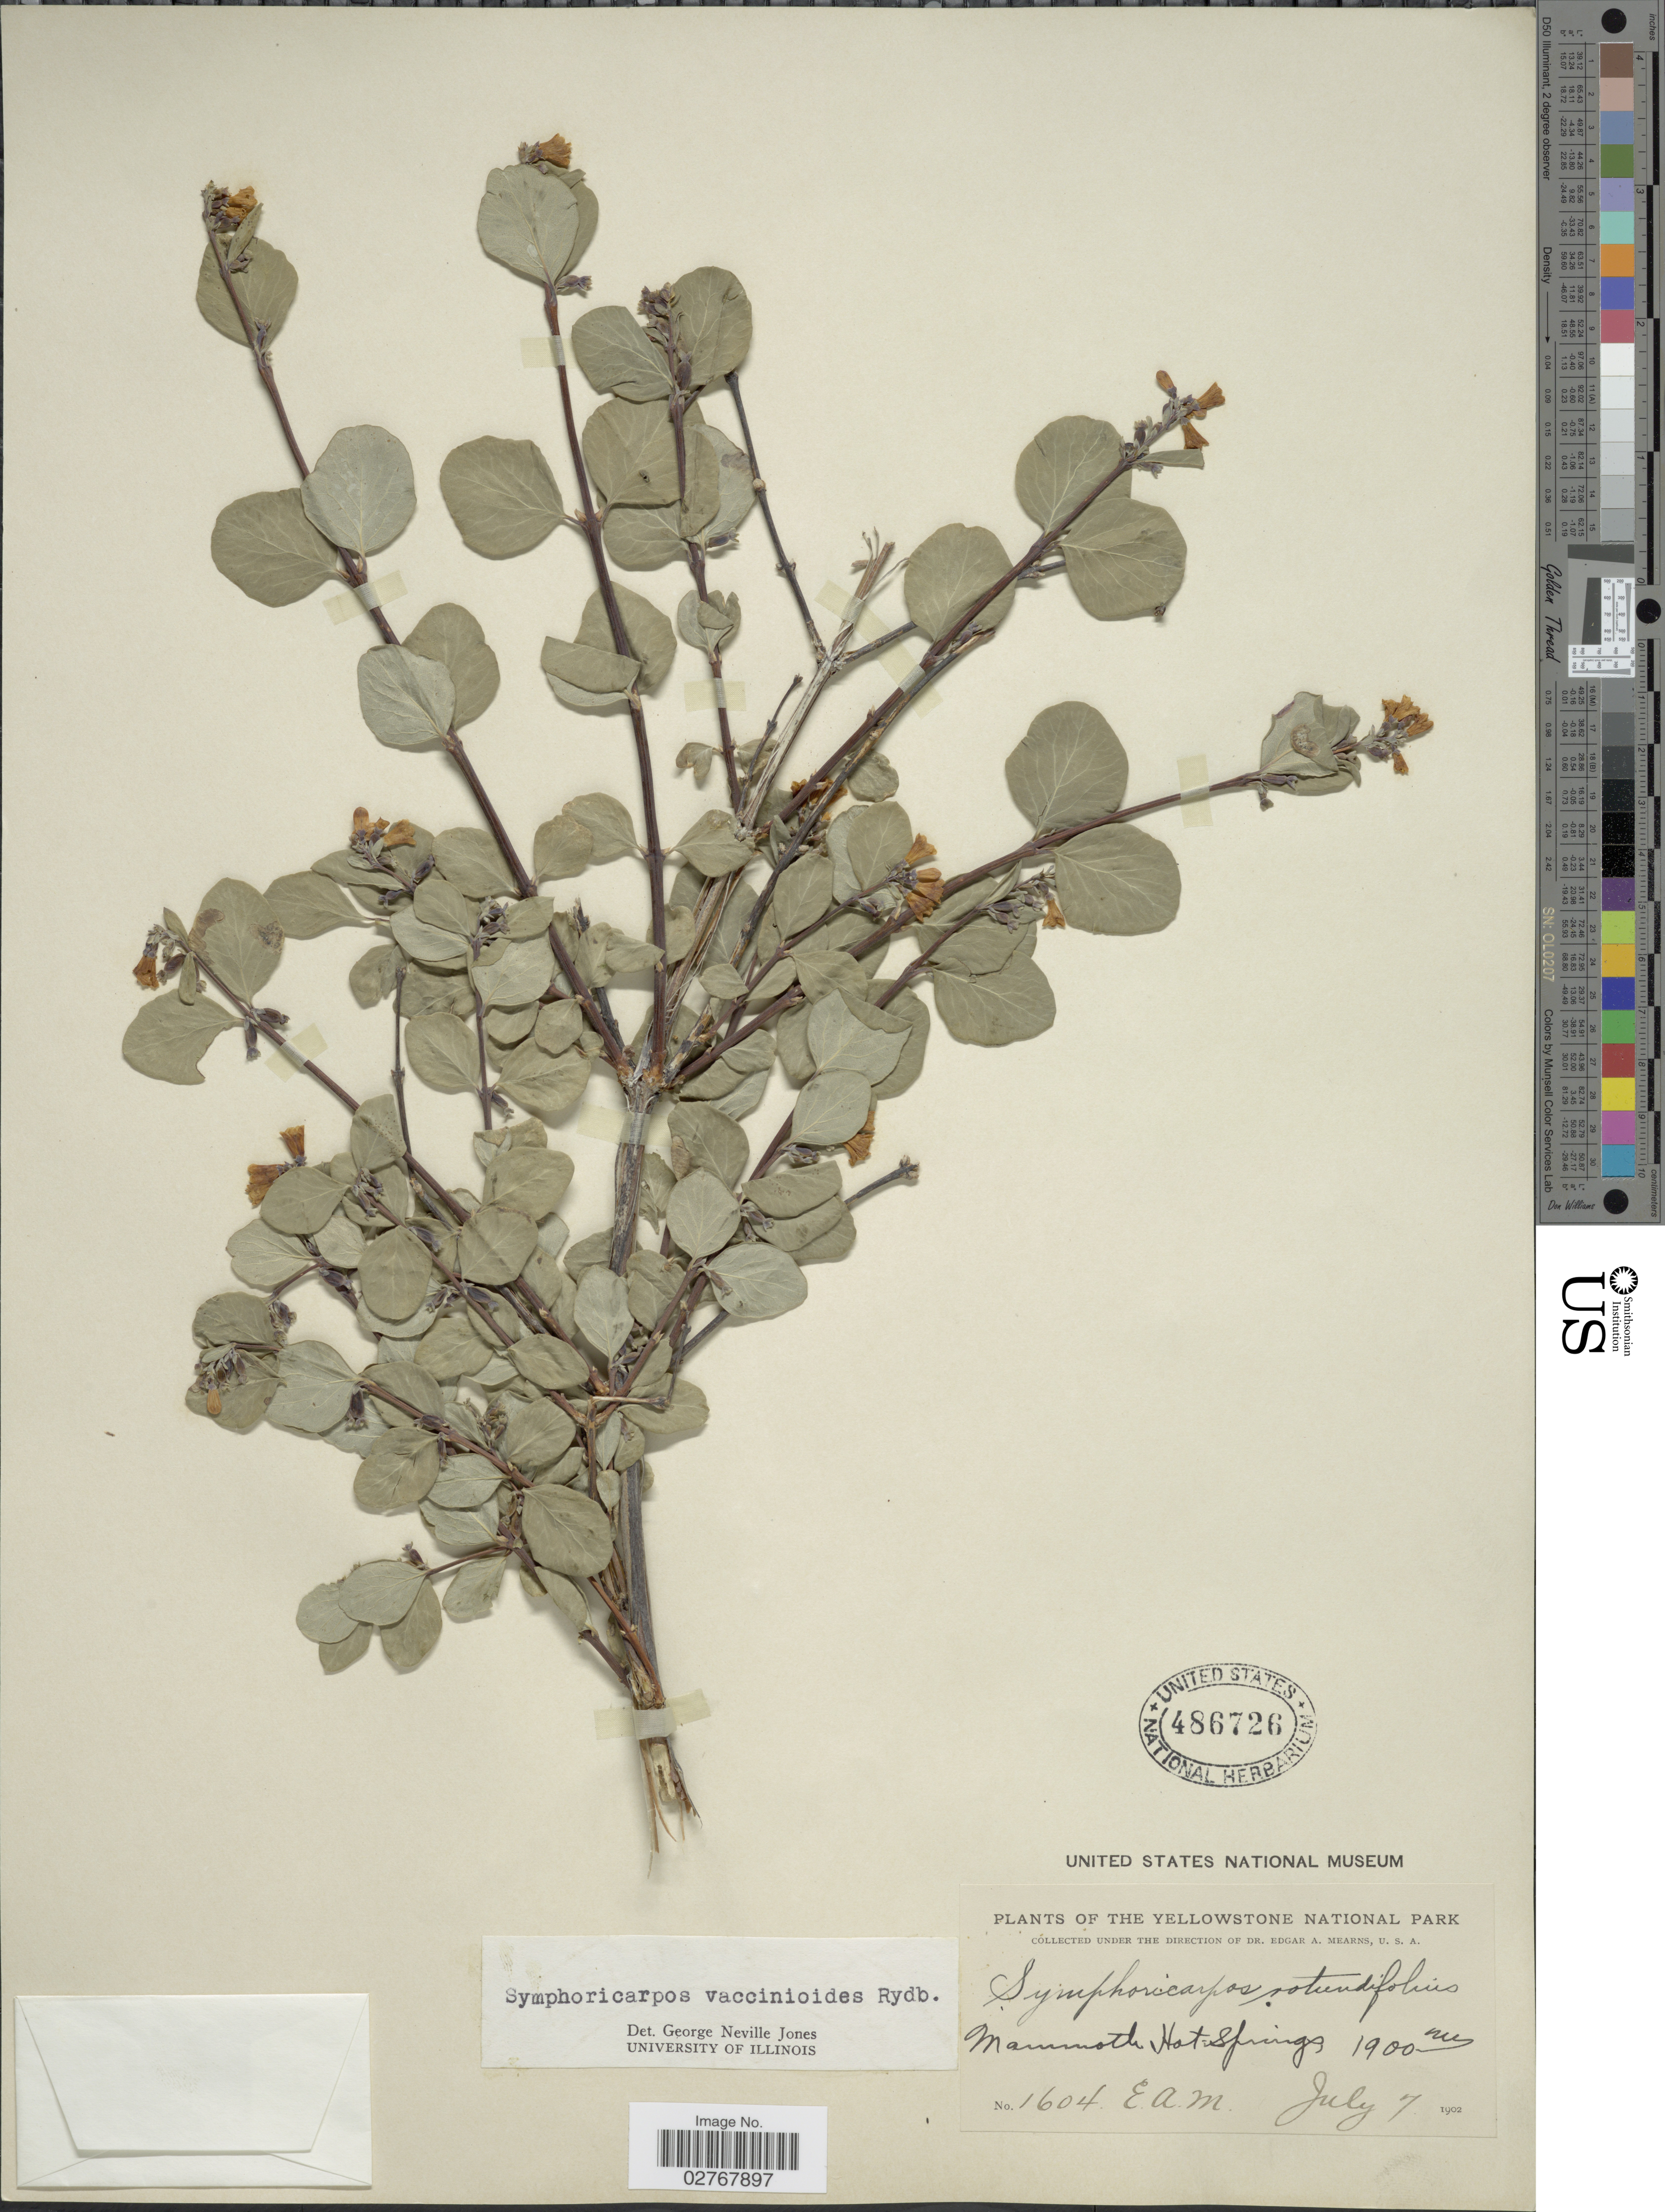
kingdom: Plantae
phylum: Tracheophyta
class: Magnoliopsida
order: Dipsacales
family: Caprifoliaceae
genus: Symphoricarpos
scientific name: Symphoricarpos vaccinioides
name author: Rydb.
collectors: E. A. Mearns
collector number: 1604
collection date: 1902-07-07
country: United States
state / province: Wyoming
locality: Yellowstone National Park, Mammoth Hot Springs.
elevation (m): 1900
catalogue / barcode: US 486726